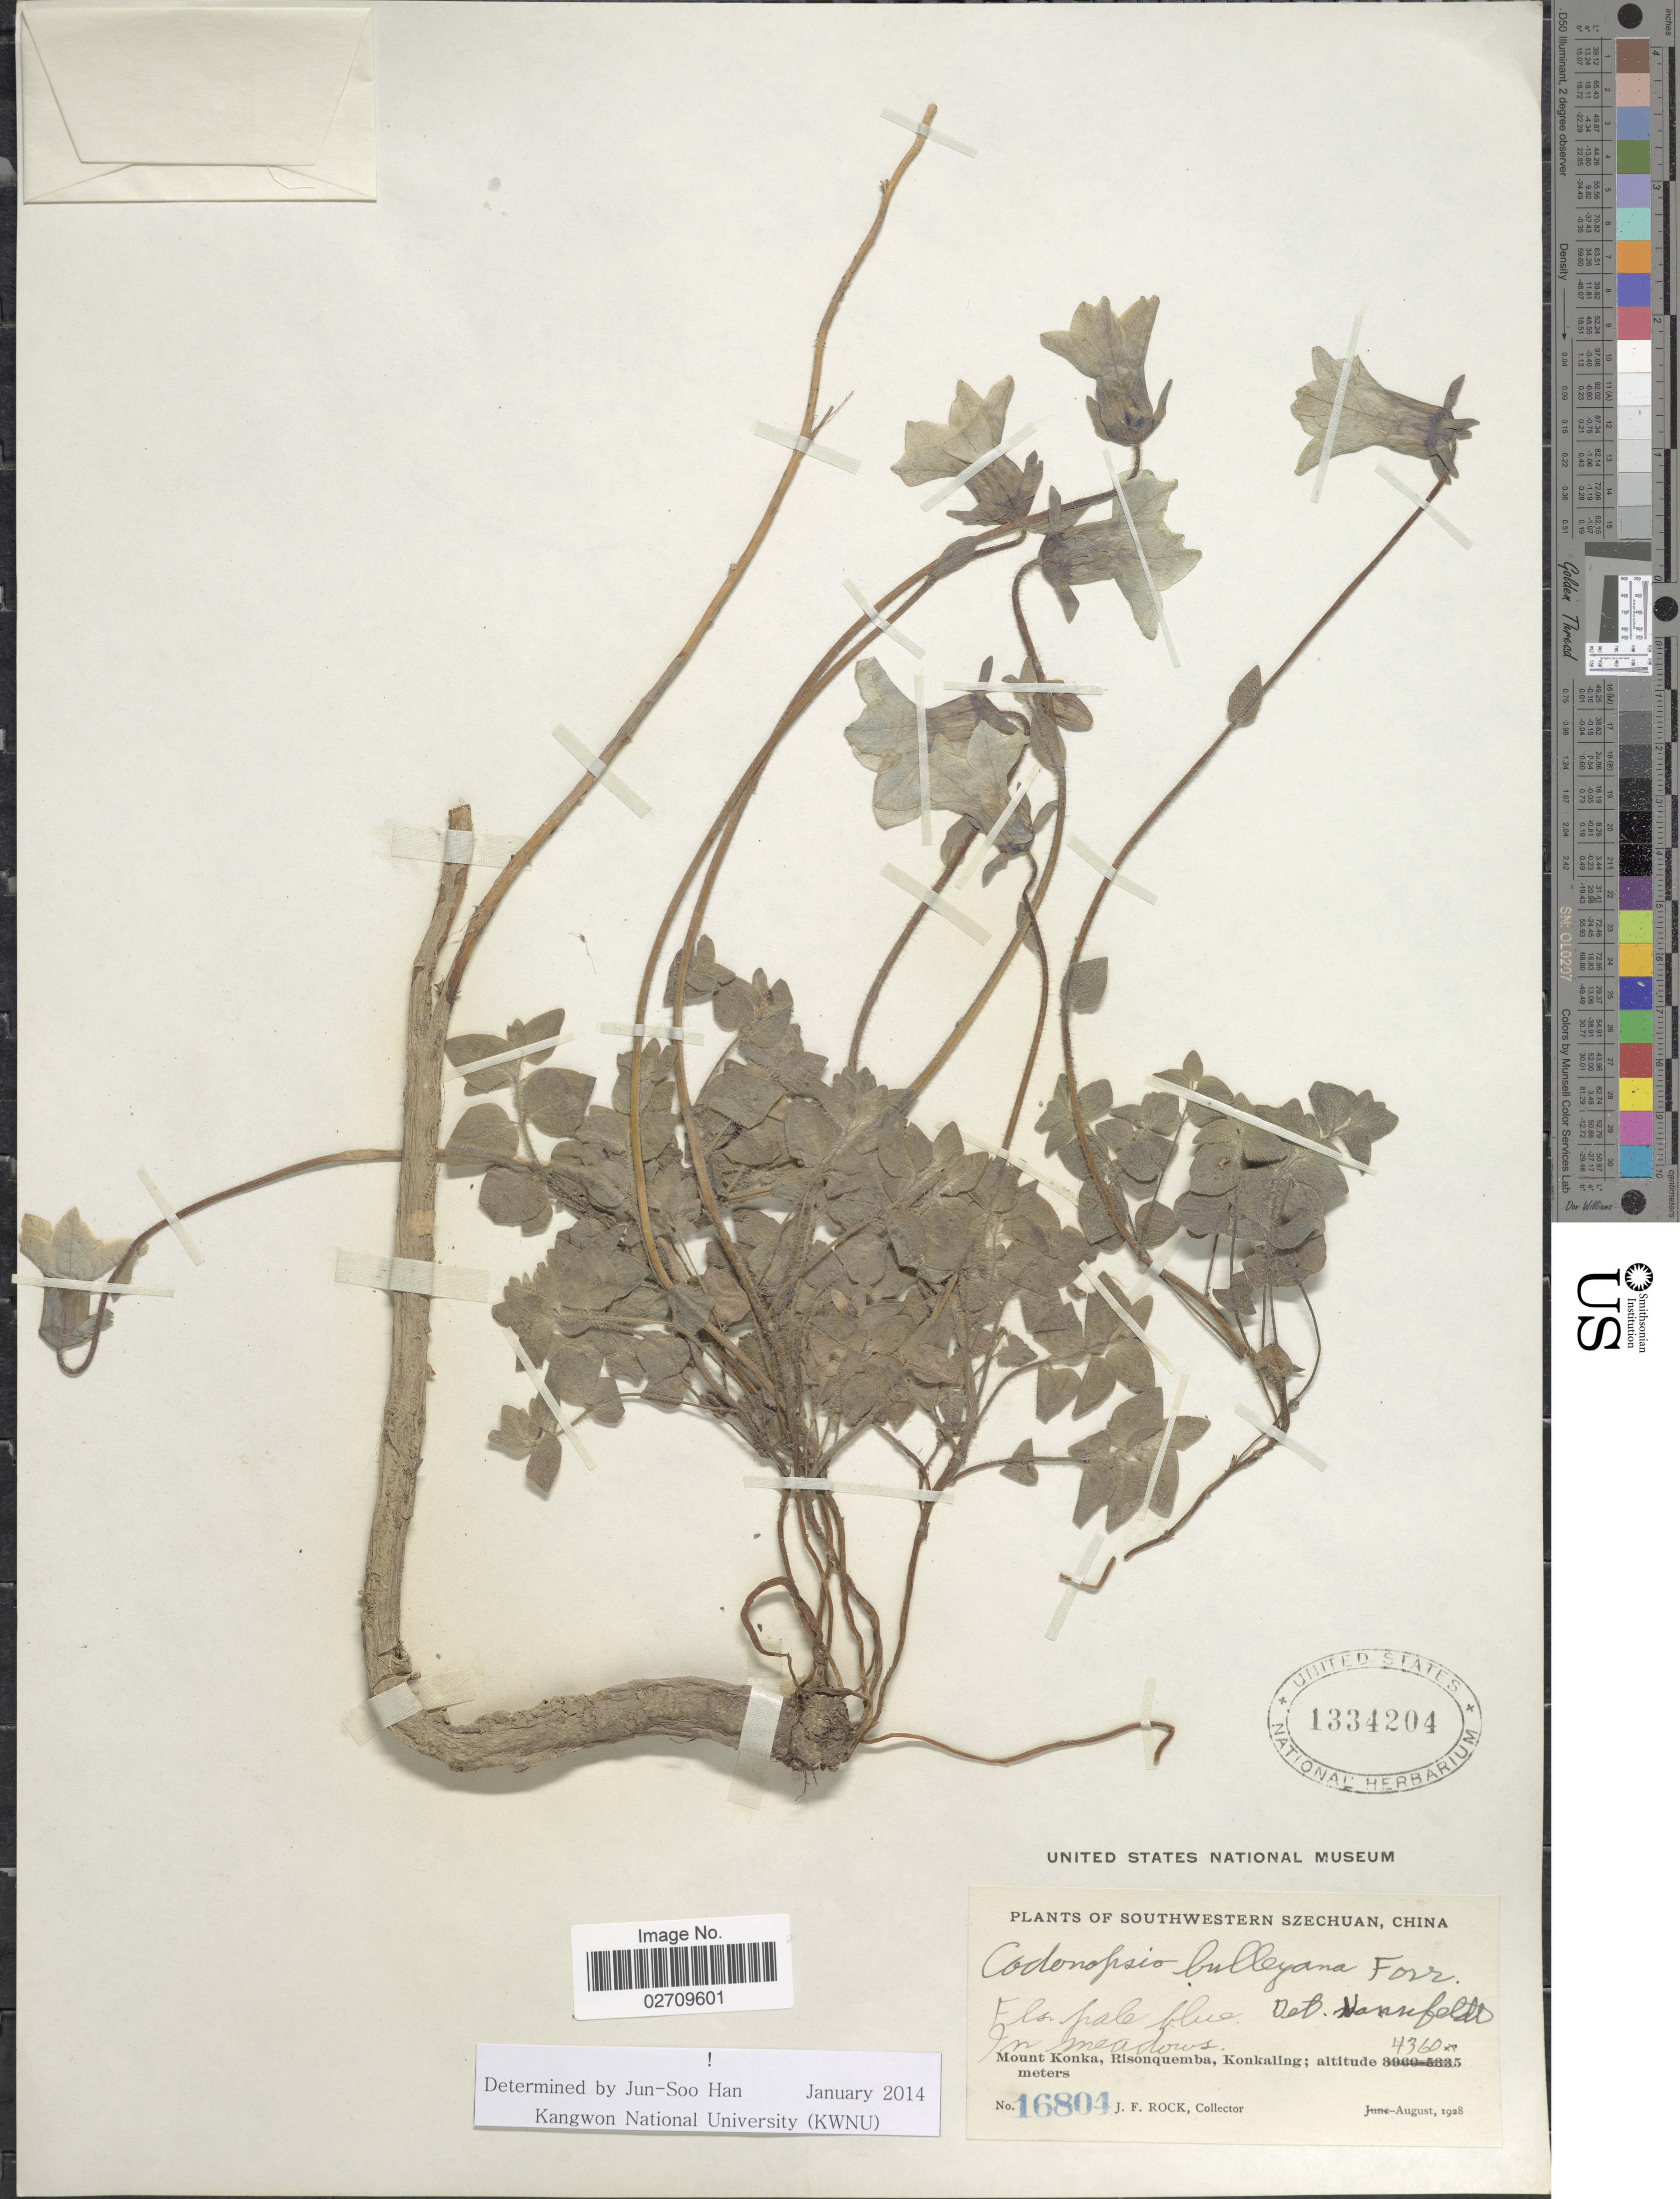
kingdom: Plantae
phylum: Tracheophyta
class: Magnoliopsida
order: Asterales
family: Campanulaceae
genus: Codonopsis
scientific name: Codonopsis bulleyana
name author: Forrest ex Diels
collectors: J. F. Rock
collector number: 16804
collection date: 1928-08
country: China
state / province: Sichuan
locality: Southwestern Szechuan, Mount Konka, Risonquemba, Konkaling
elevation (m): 4360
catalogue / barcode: US 1334204